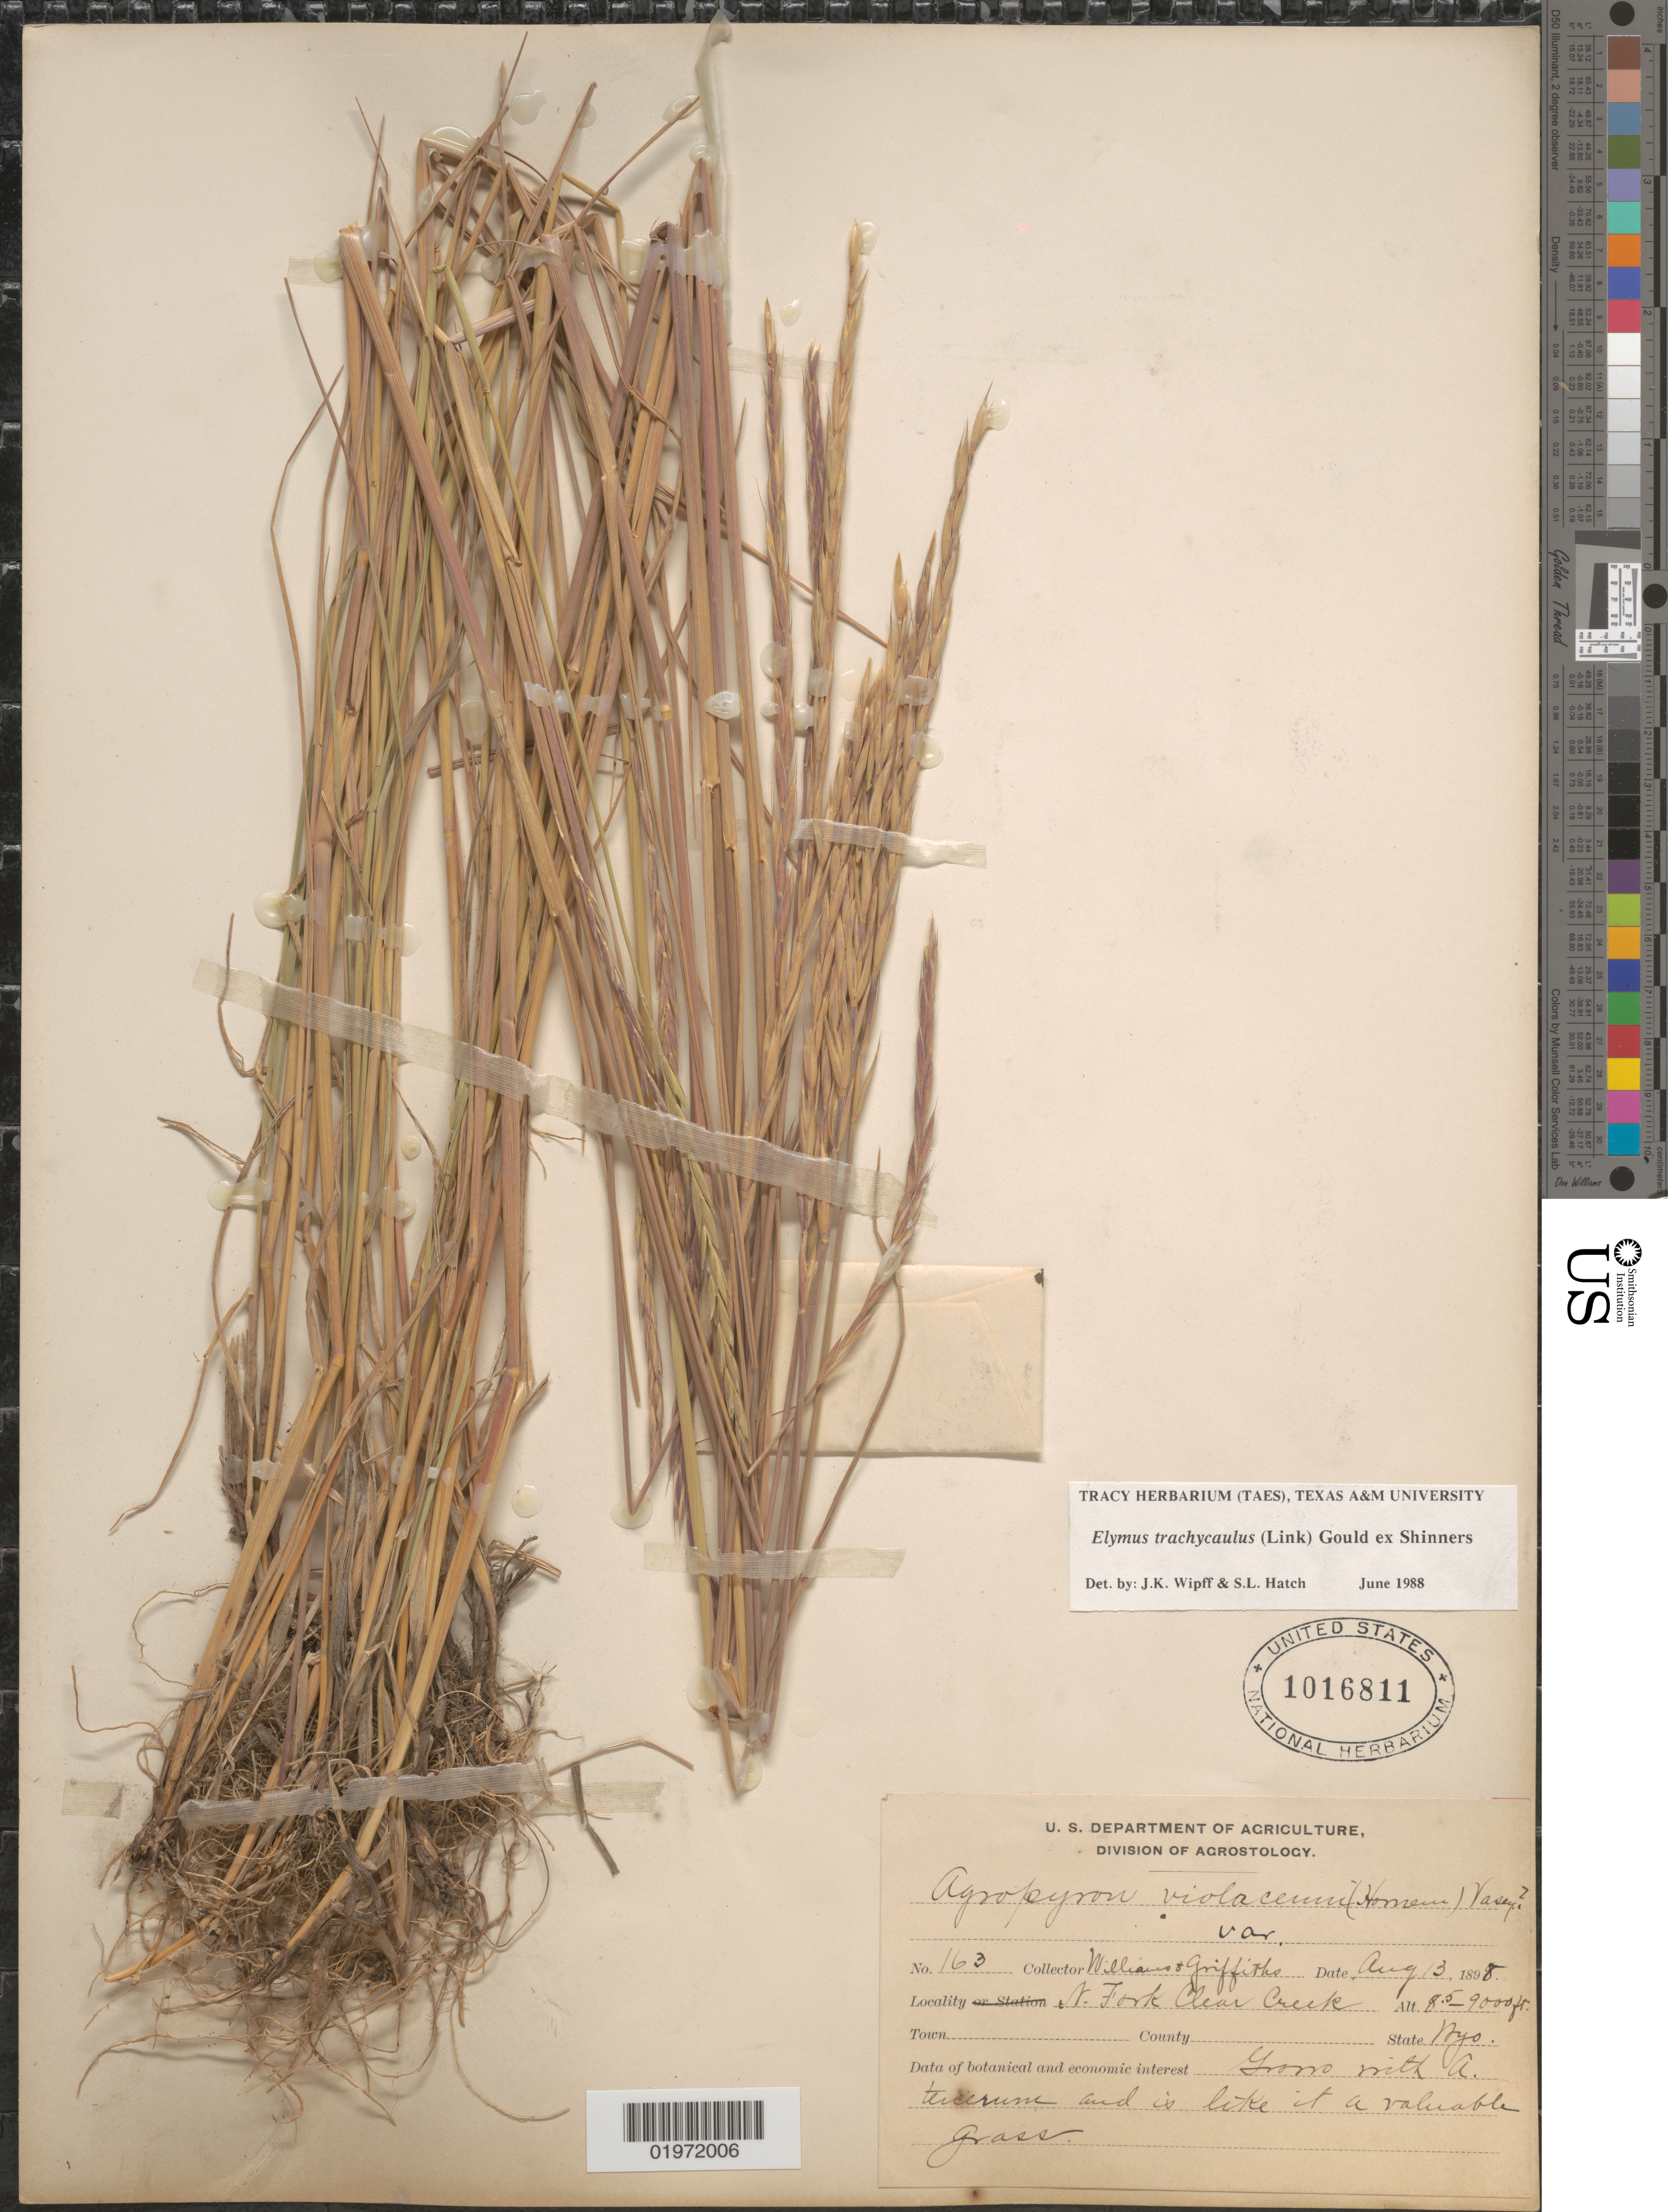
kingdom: Plantae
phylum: Tracheophyta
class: Liliopsida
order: Poales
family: Poaceae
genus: Elymus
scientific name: Elymus trachycaulus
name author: (Link) Gould ex Shinners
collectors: -- Williams & -- Griffiths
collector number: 163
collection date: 1898-08-13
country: United States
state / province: Wyoming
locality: N. Fork Clear Creek.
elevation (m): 2591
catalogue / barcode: US 1016811